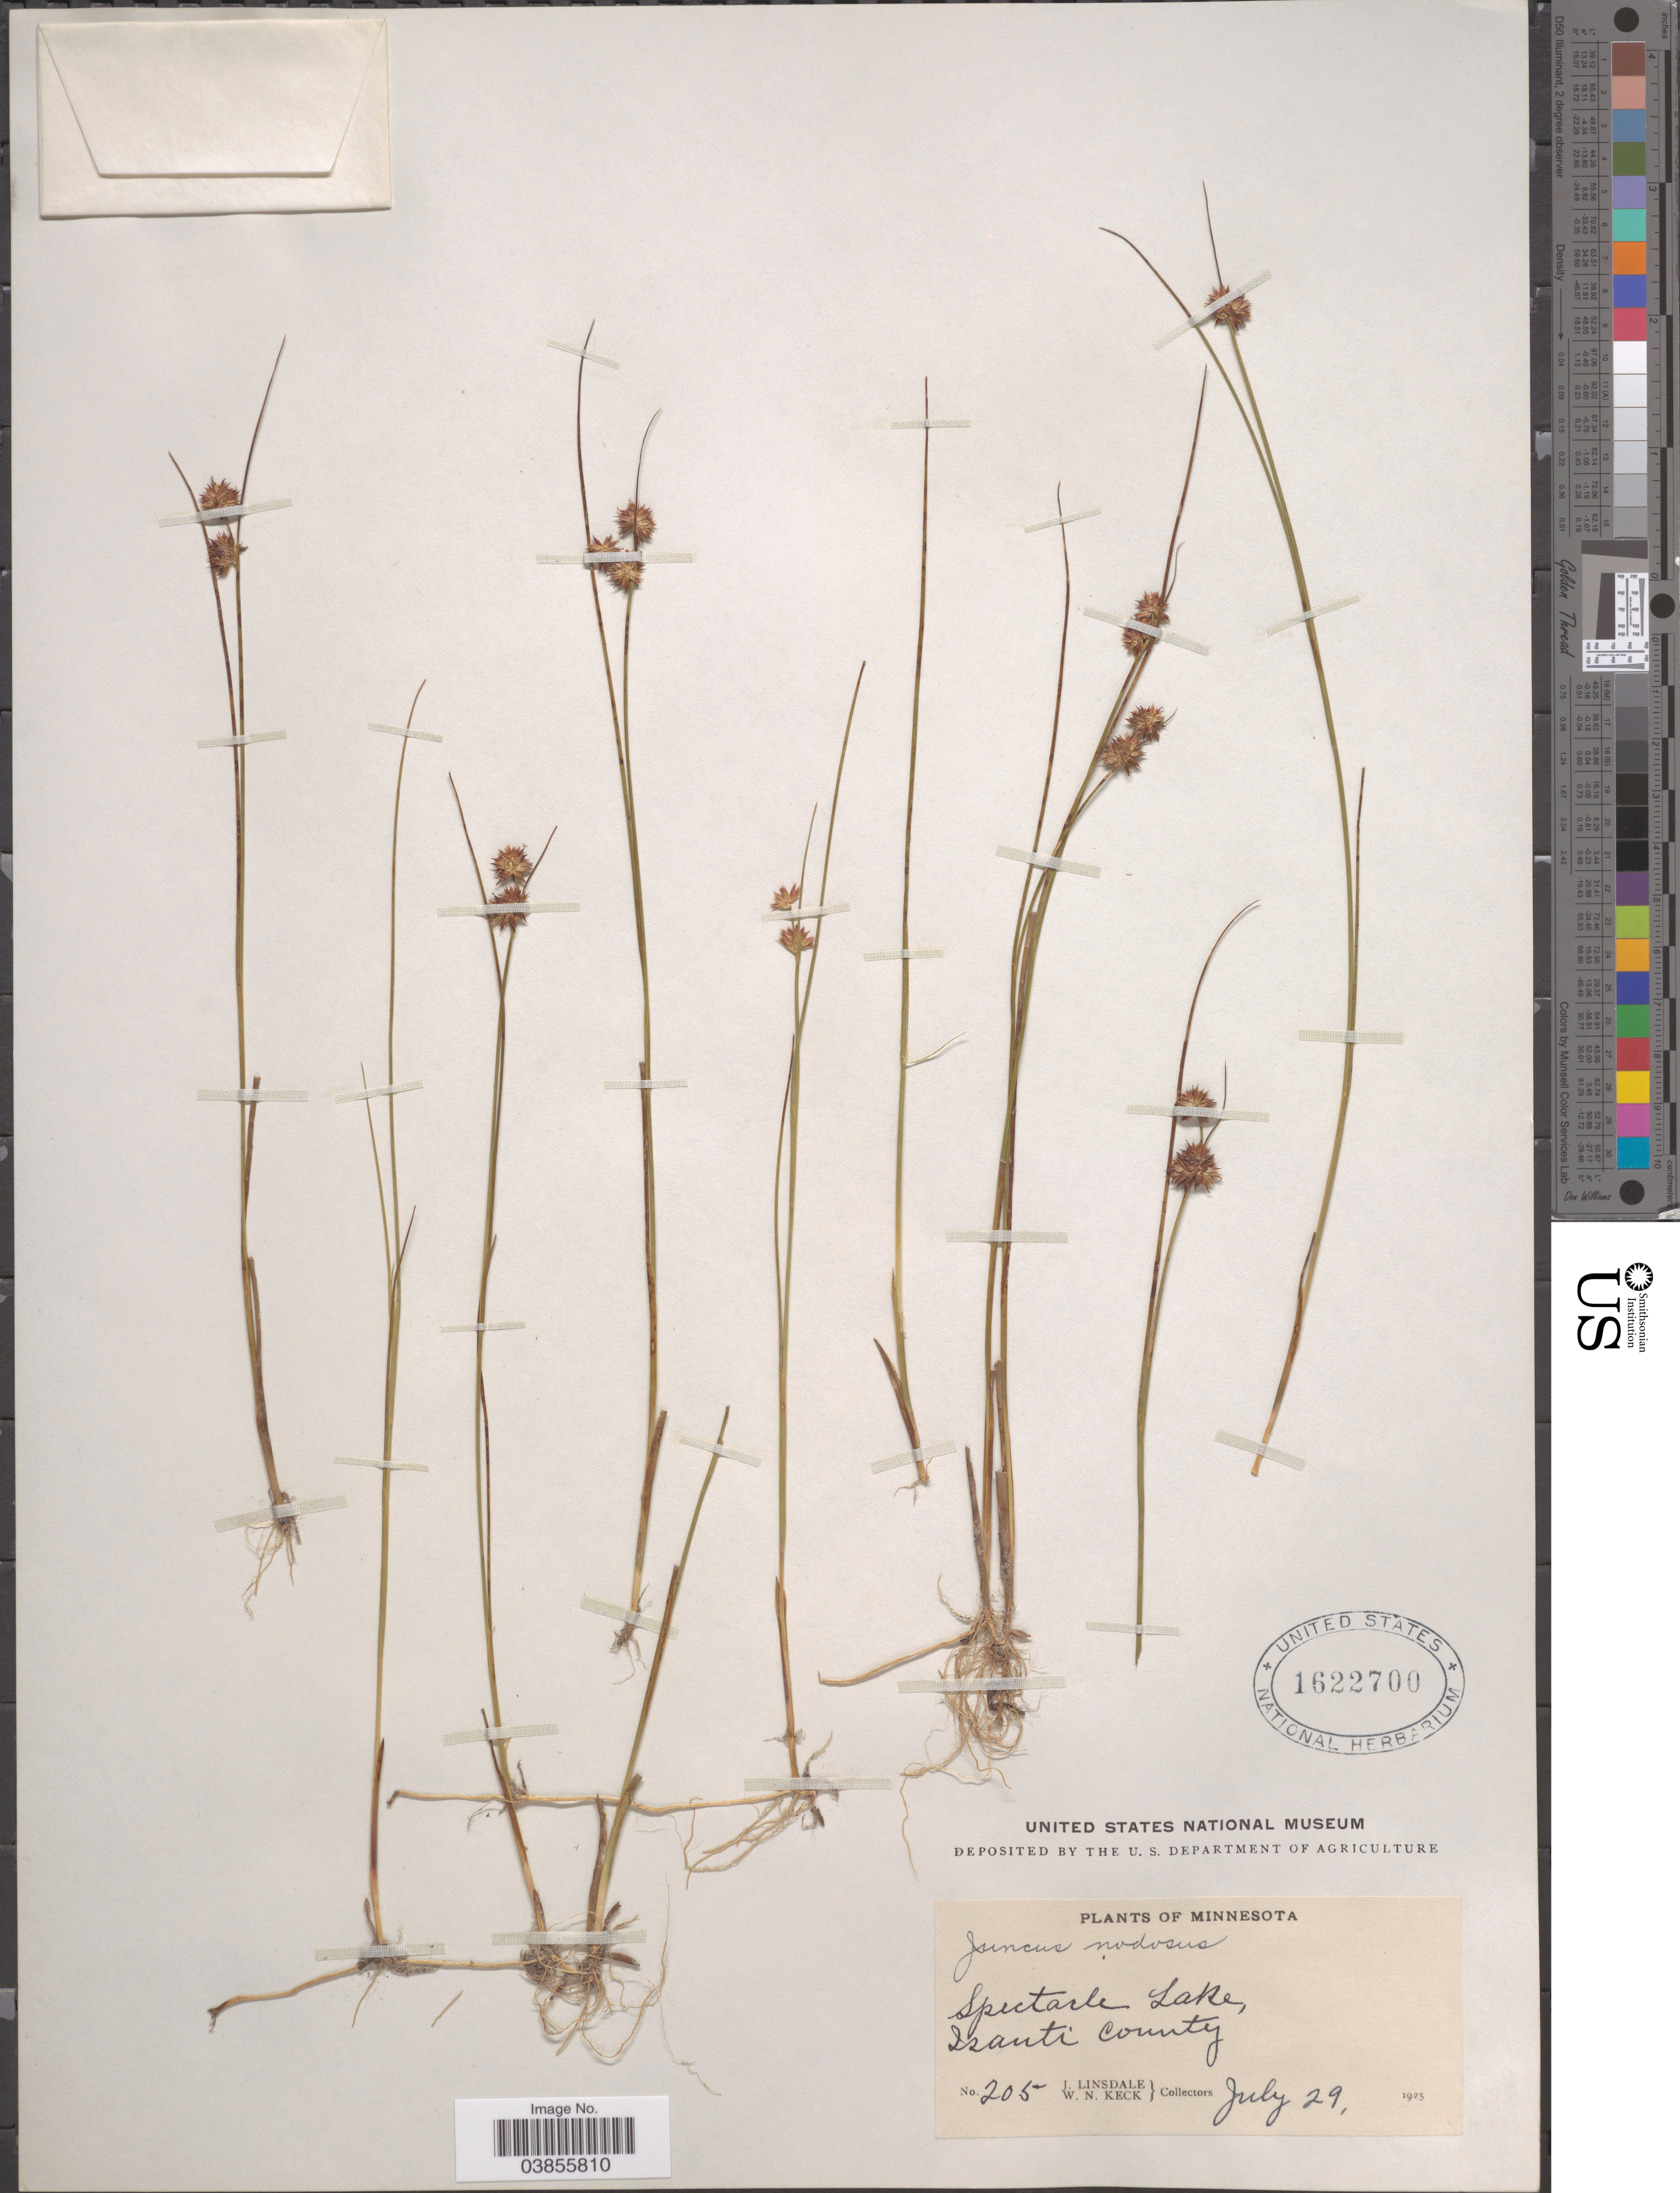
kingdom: Plantae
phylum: Tracheophyta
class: Liliopsida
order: Poales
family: Juncaceae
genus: Juncus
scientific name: Juncus nodosus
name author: L.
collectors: J. Linsdale & W. Keck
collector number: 205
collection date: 1925-07-29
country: United States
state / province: Minnesota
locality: Spectarle Lake, Isanti County.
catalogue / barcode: US 1622700